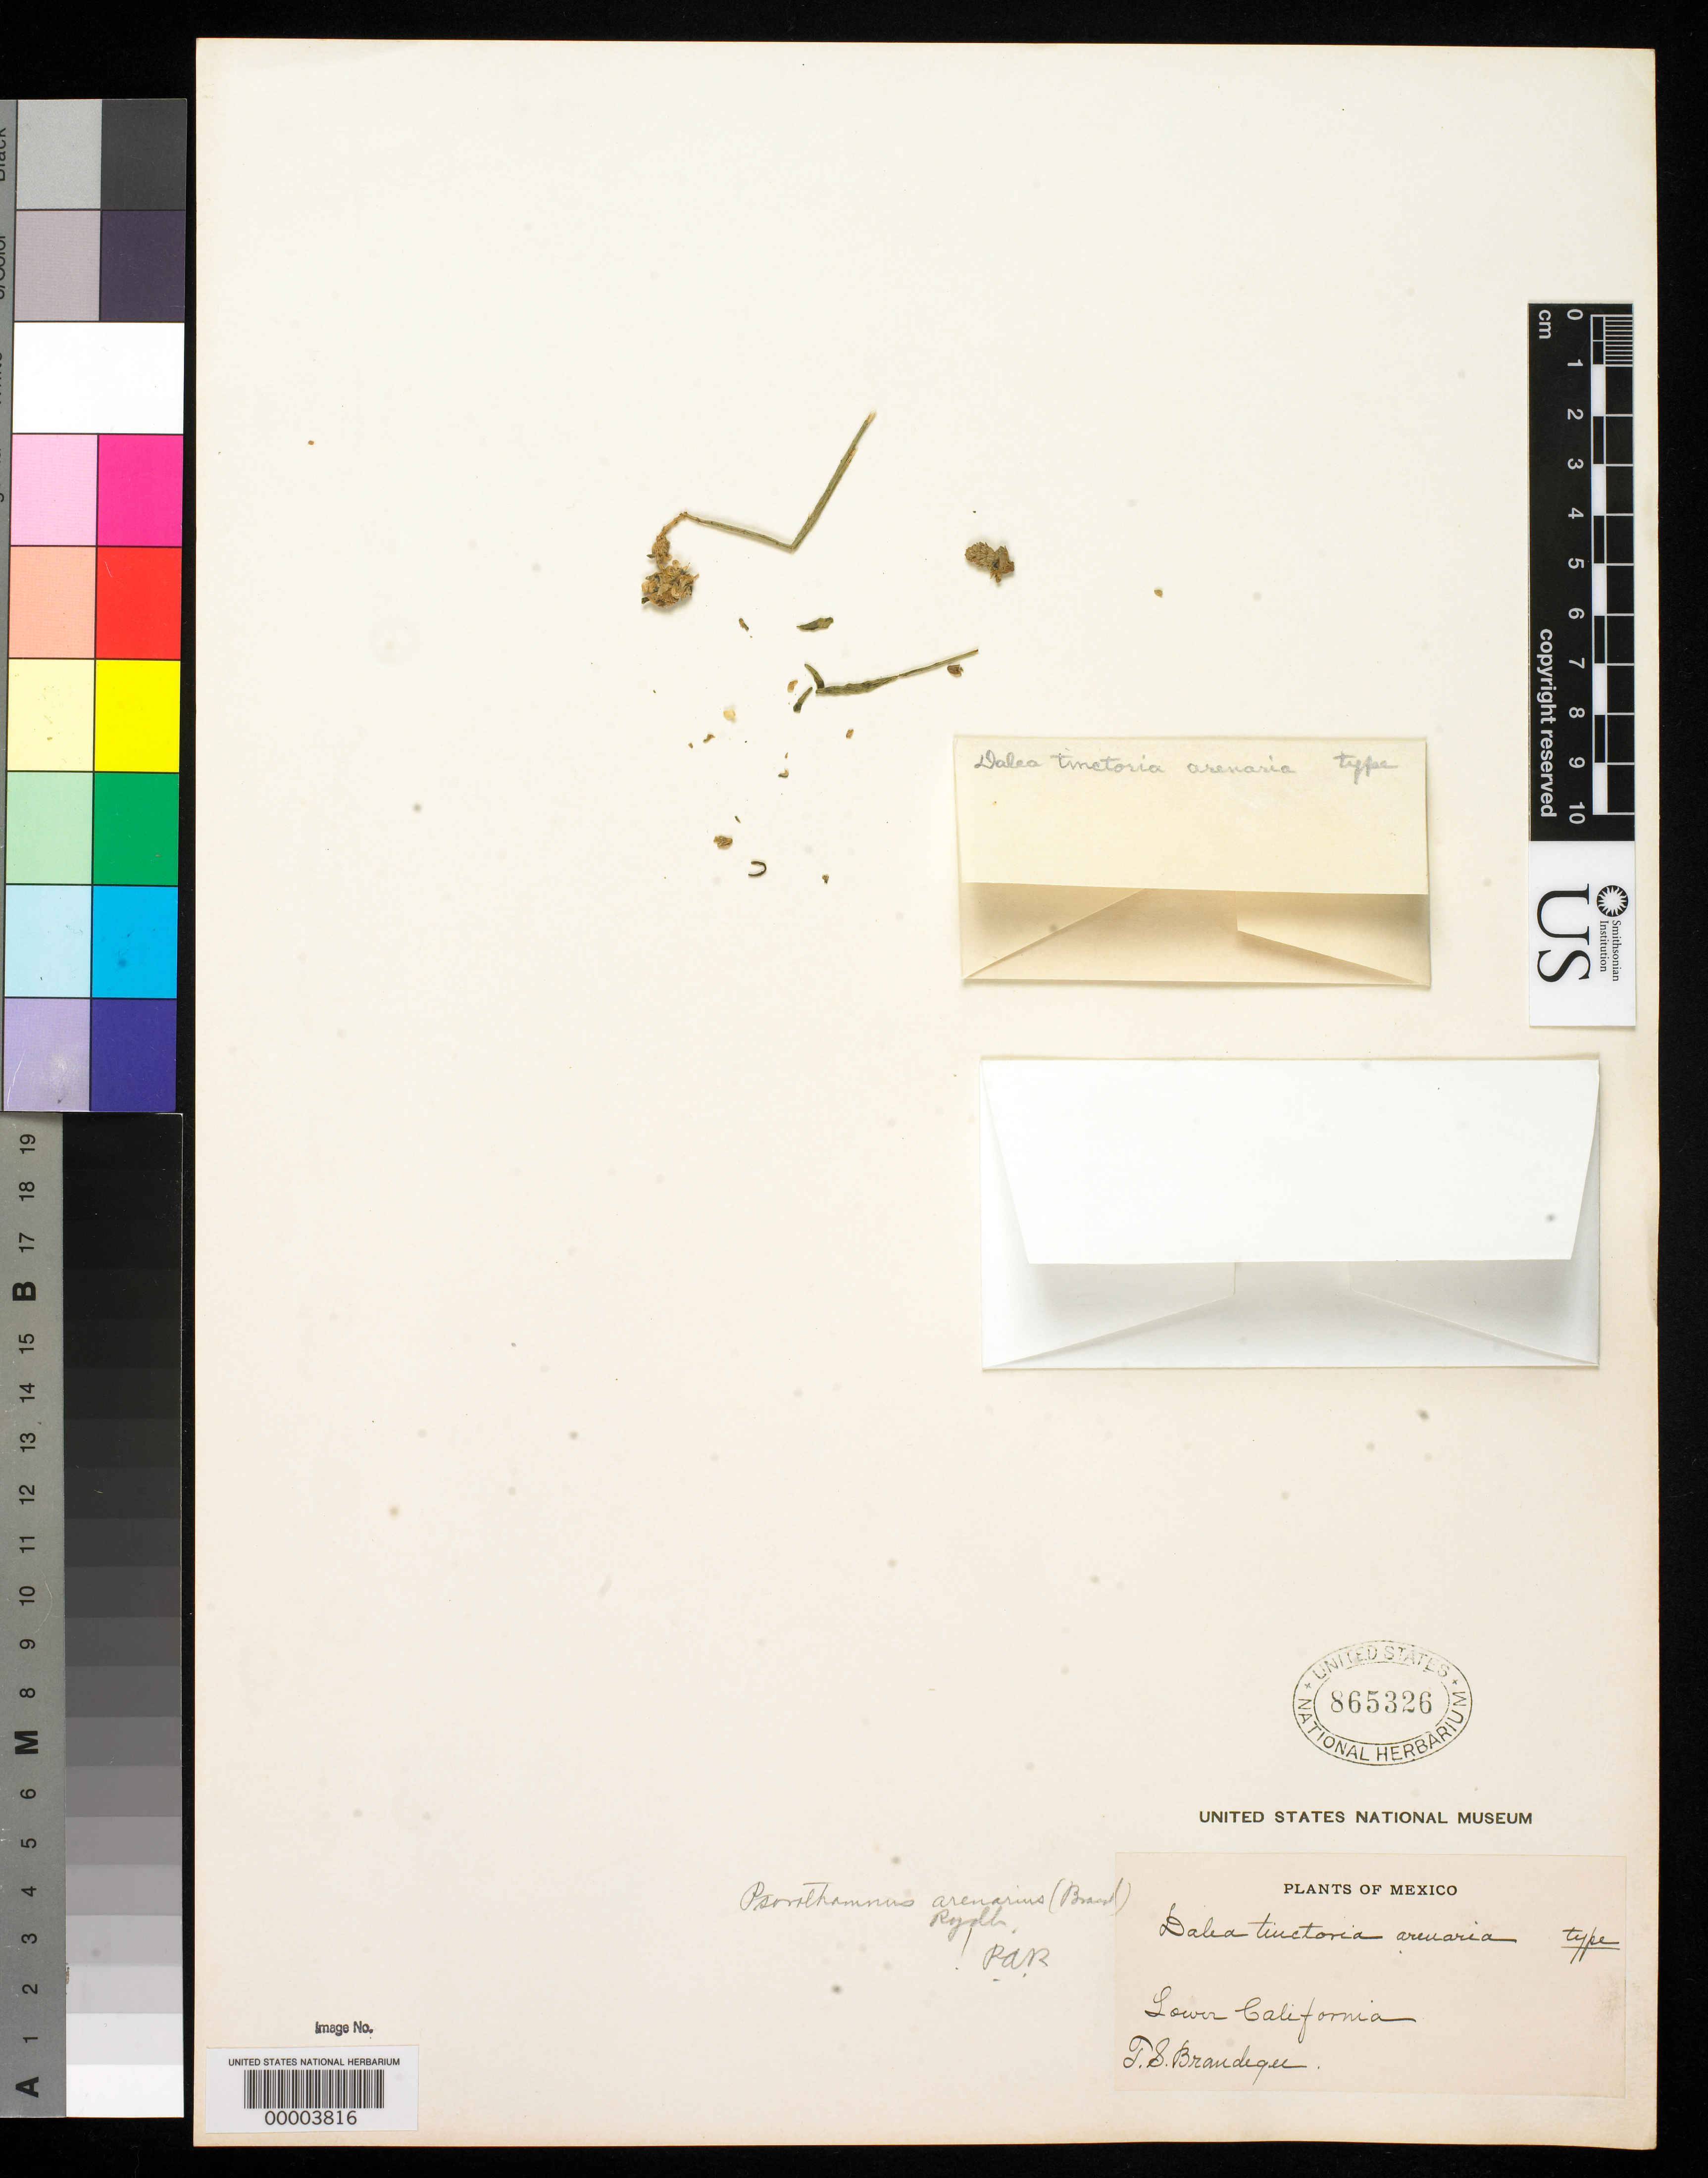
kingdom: Plantae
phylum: Tracheophyta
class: Magnoliopsida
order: Fabales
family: Fabaceae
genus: Dalea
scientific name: Dalea tinctoria var. arenaria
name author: Brandegee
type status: Type Fragment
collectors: T. S. Brandegee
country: Mexico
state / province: Baja California Sur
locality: Boca de Soledad.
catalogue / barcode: US 865326